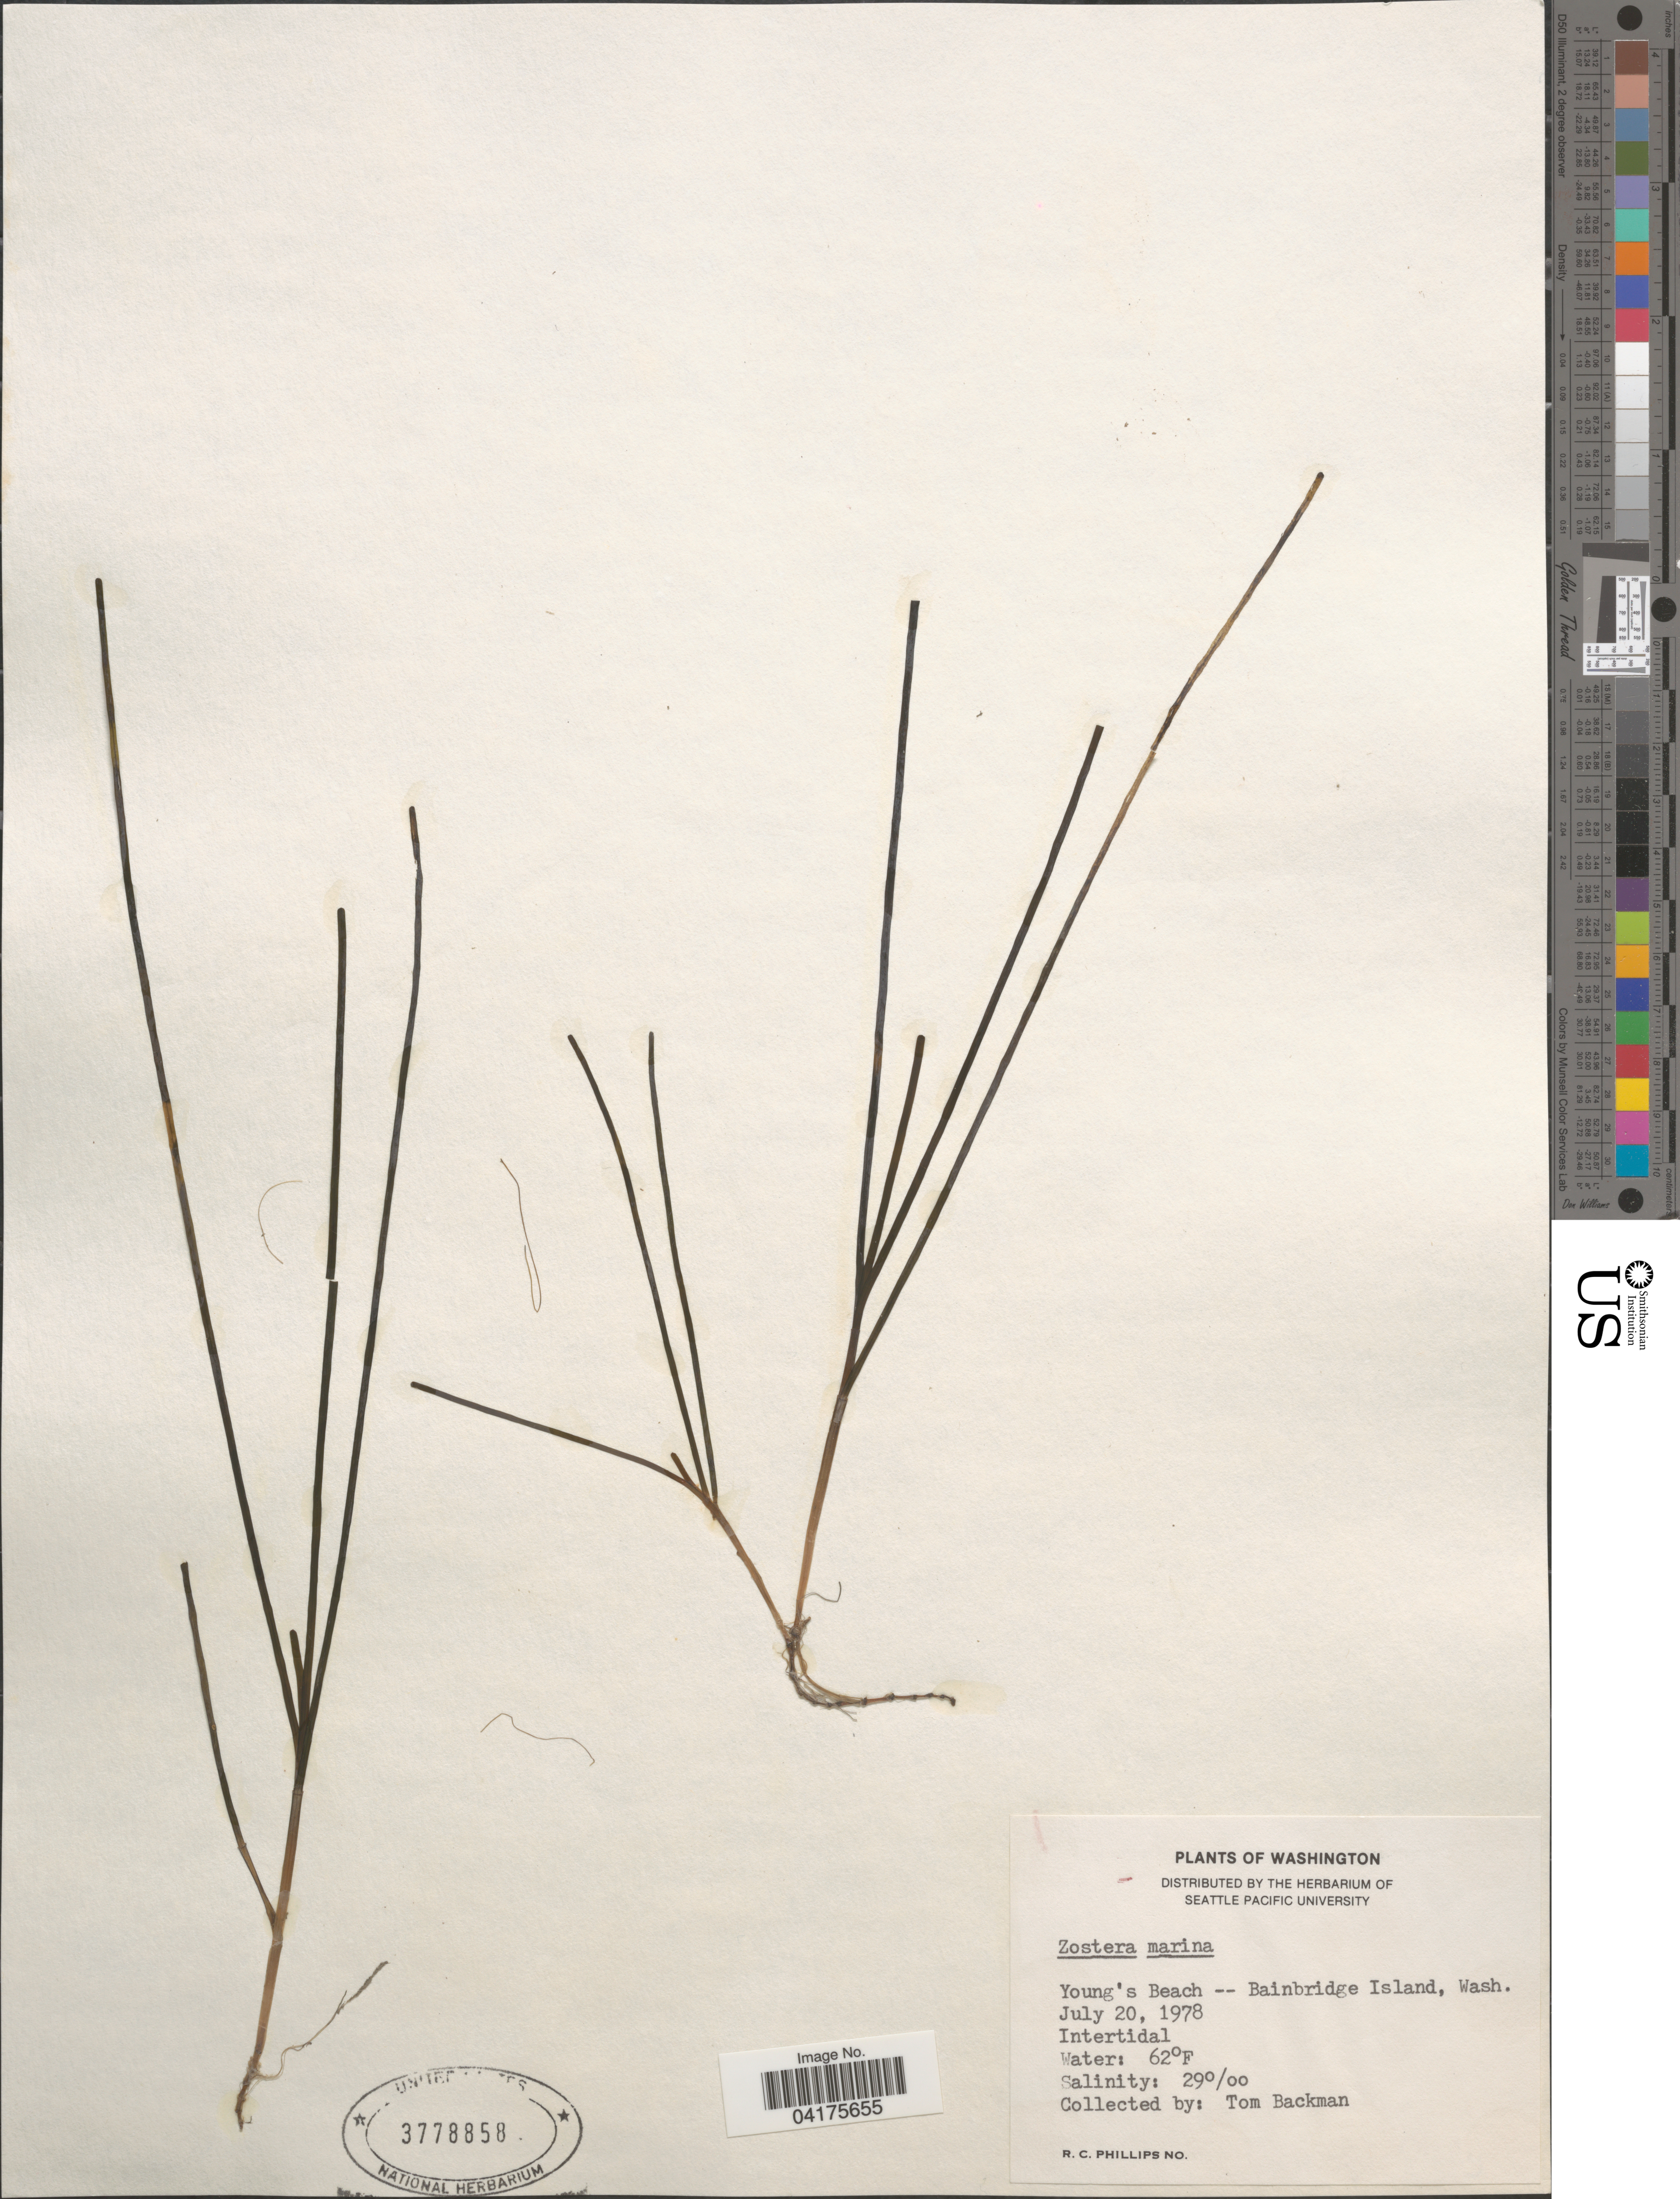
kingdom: Plantae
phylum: Tracheophyta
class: Liliopsida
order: Alismatales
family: Zosteraceae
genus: Zostera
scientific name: Zostera marina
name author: L.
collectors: T. Backman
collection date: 1978-07-20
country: United States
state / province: Washington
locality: Young's Beach -- Bainbridge Island.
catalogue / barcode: US 3778858